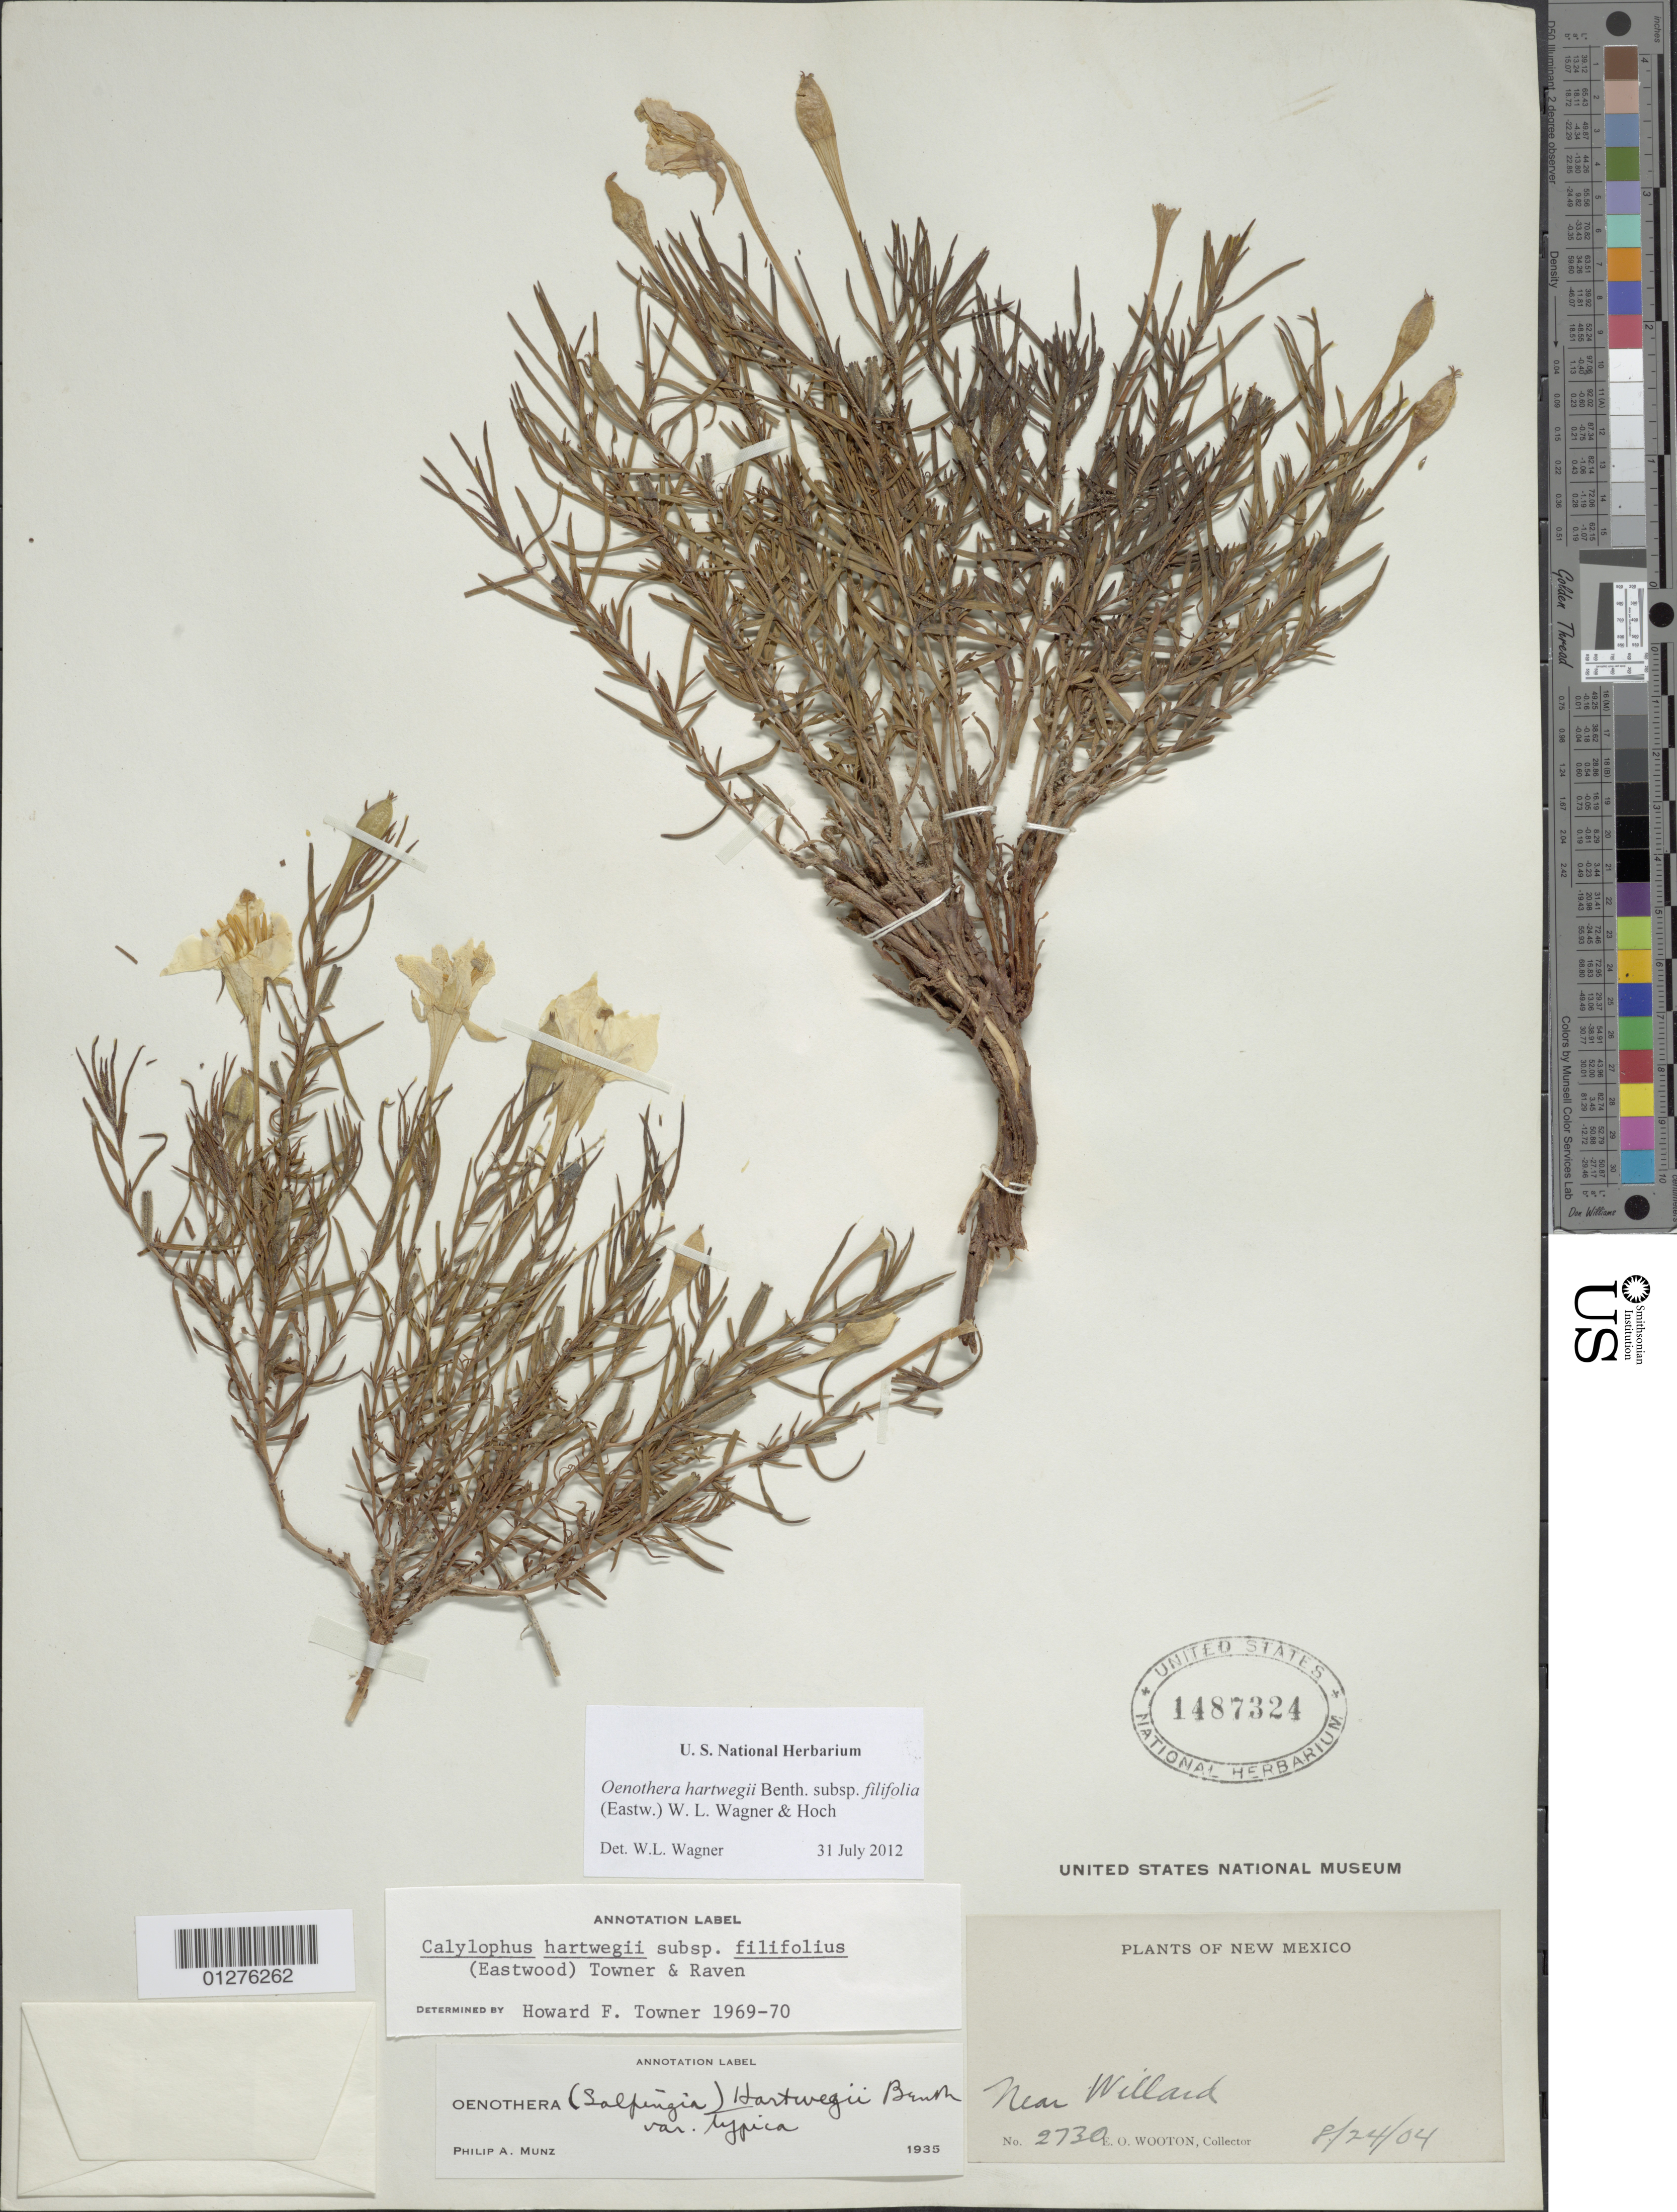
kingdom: Plantae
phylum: Tracheophyta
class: Magnoliopsida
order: Myrtales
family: Onagraceae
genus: Oenothera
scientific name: Oenothera hartwegii subsp. filifolia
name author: (Eastw.) W.L. Wagner & Hoch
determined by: Wagner, W. L., (BOT), Smithsonian Institution - National Museum of Natural History (UNITED STATES)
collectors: E. O. Wooton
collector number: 273a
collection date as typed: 24 Aug 1904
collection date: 1904-08-24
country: United States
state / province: New Mexico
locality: Near Willard.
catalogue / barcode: US 1487324